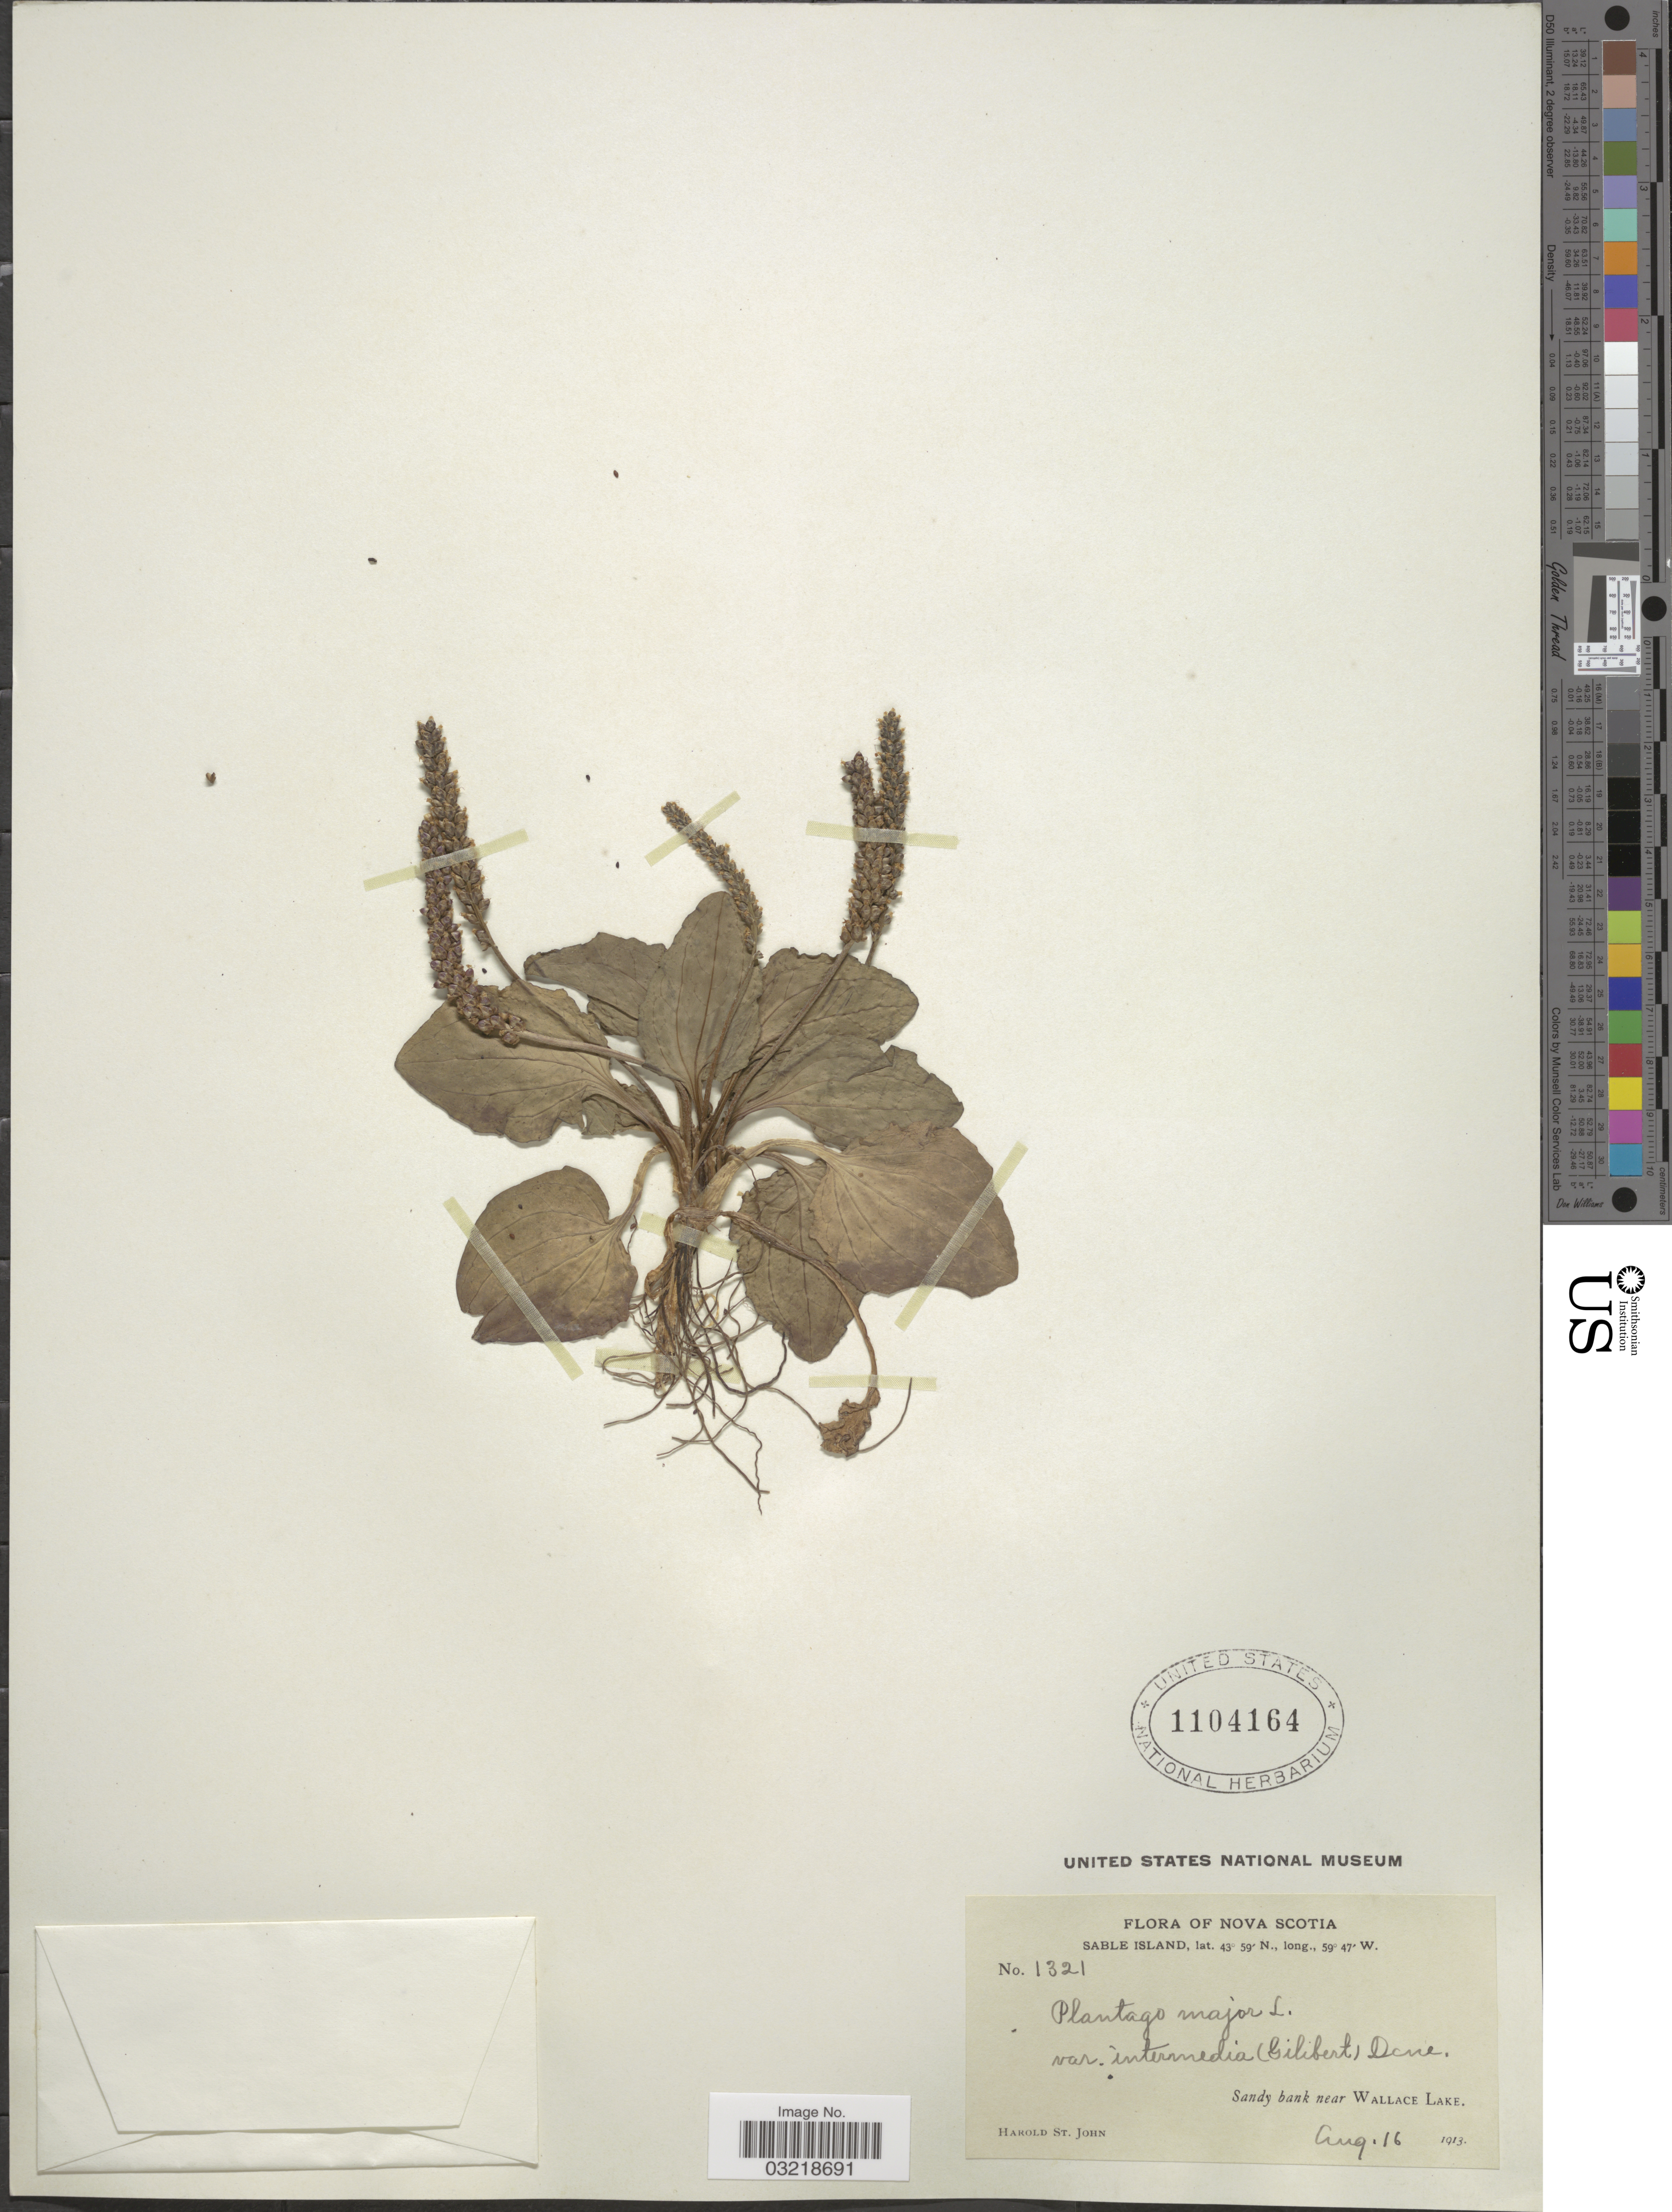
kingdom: Plantae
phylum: Tracheophyta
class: Magnoliopsida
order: Lamiales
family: Plantaginaceae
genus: Plantago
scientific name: Plantago major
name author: L.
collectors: H. St. John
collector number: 1321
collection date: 1913-08-16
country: Canada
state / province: Nova Scotia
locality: Sable Island. Sandy bank near Wallace Lake.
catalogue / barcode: US 1104164